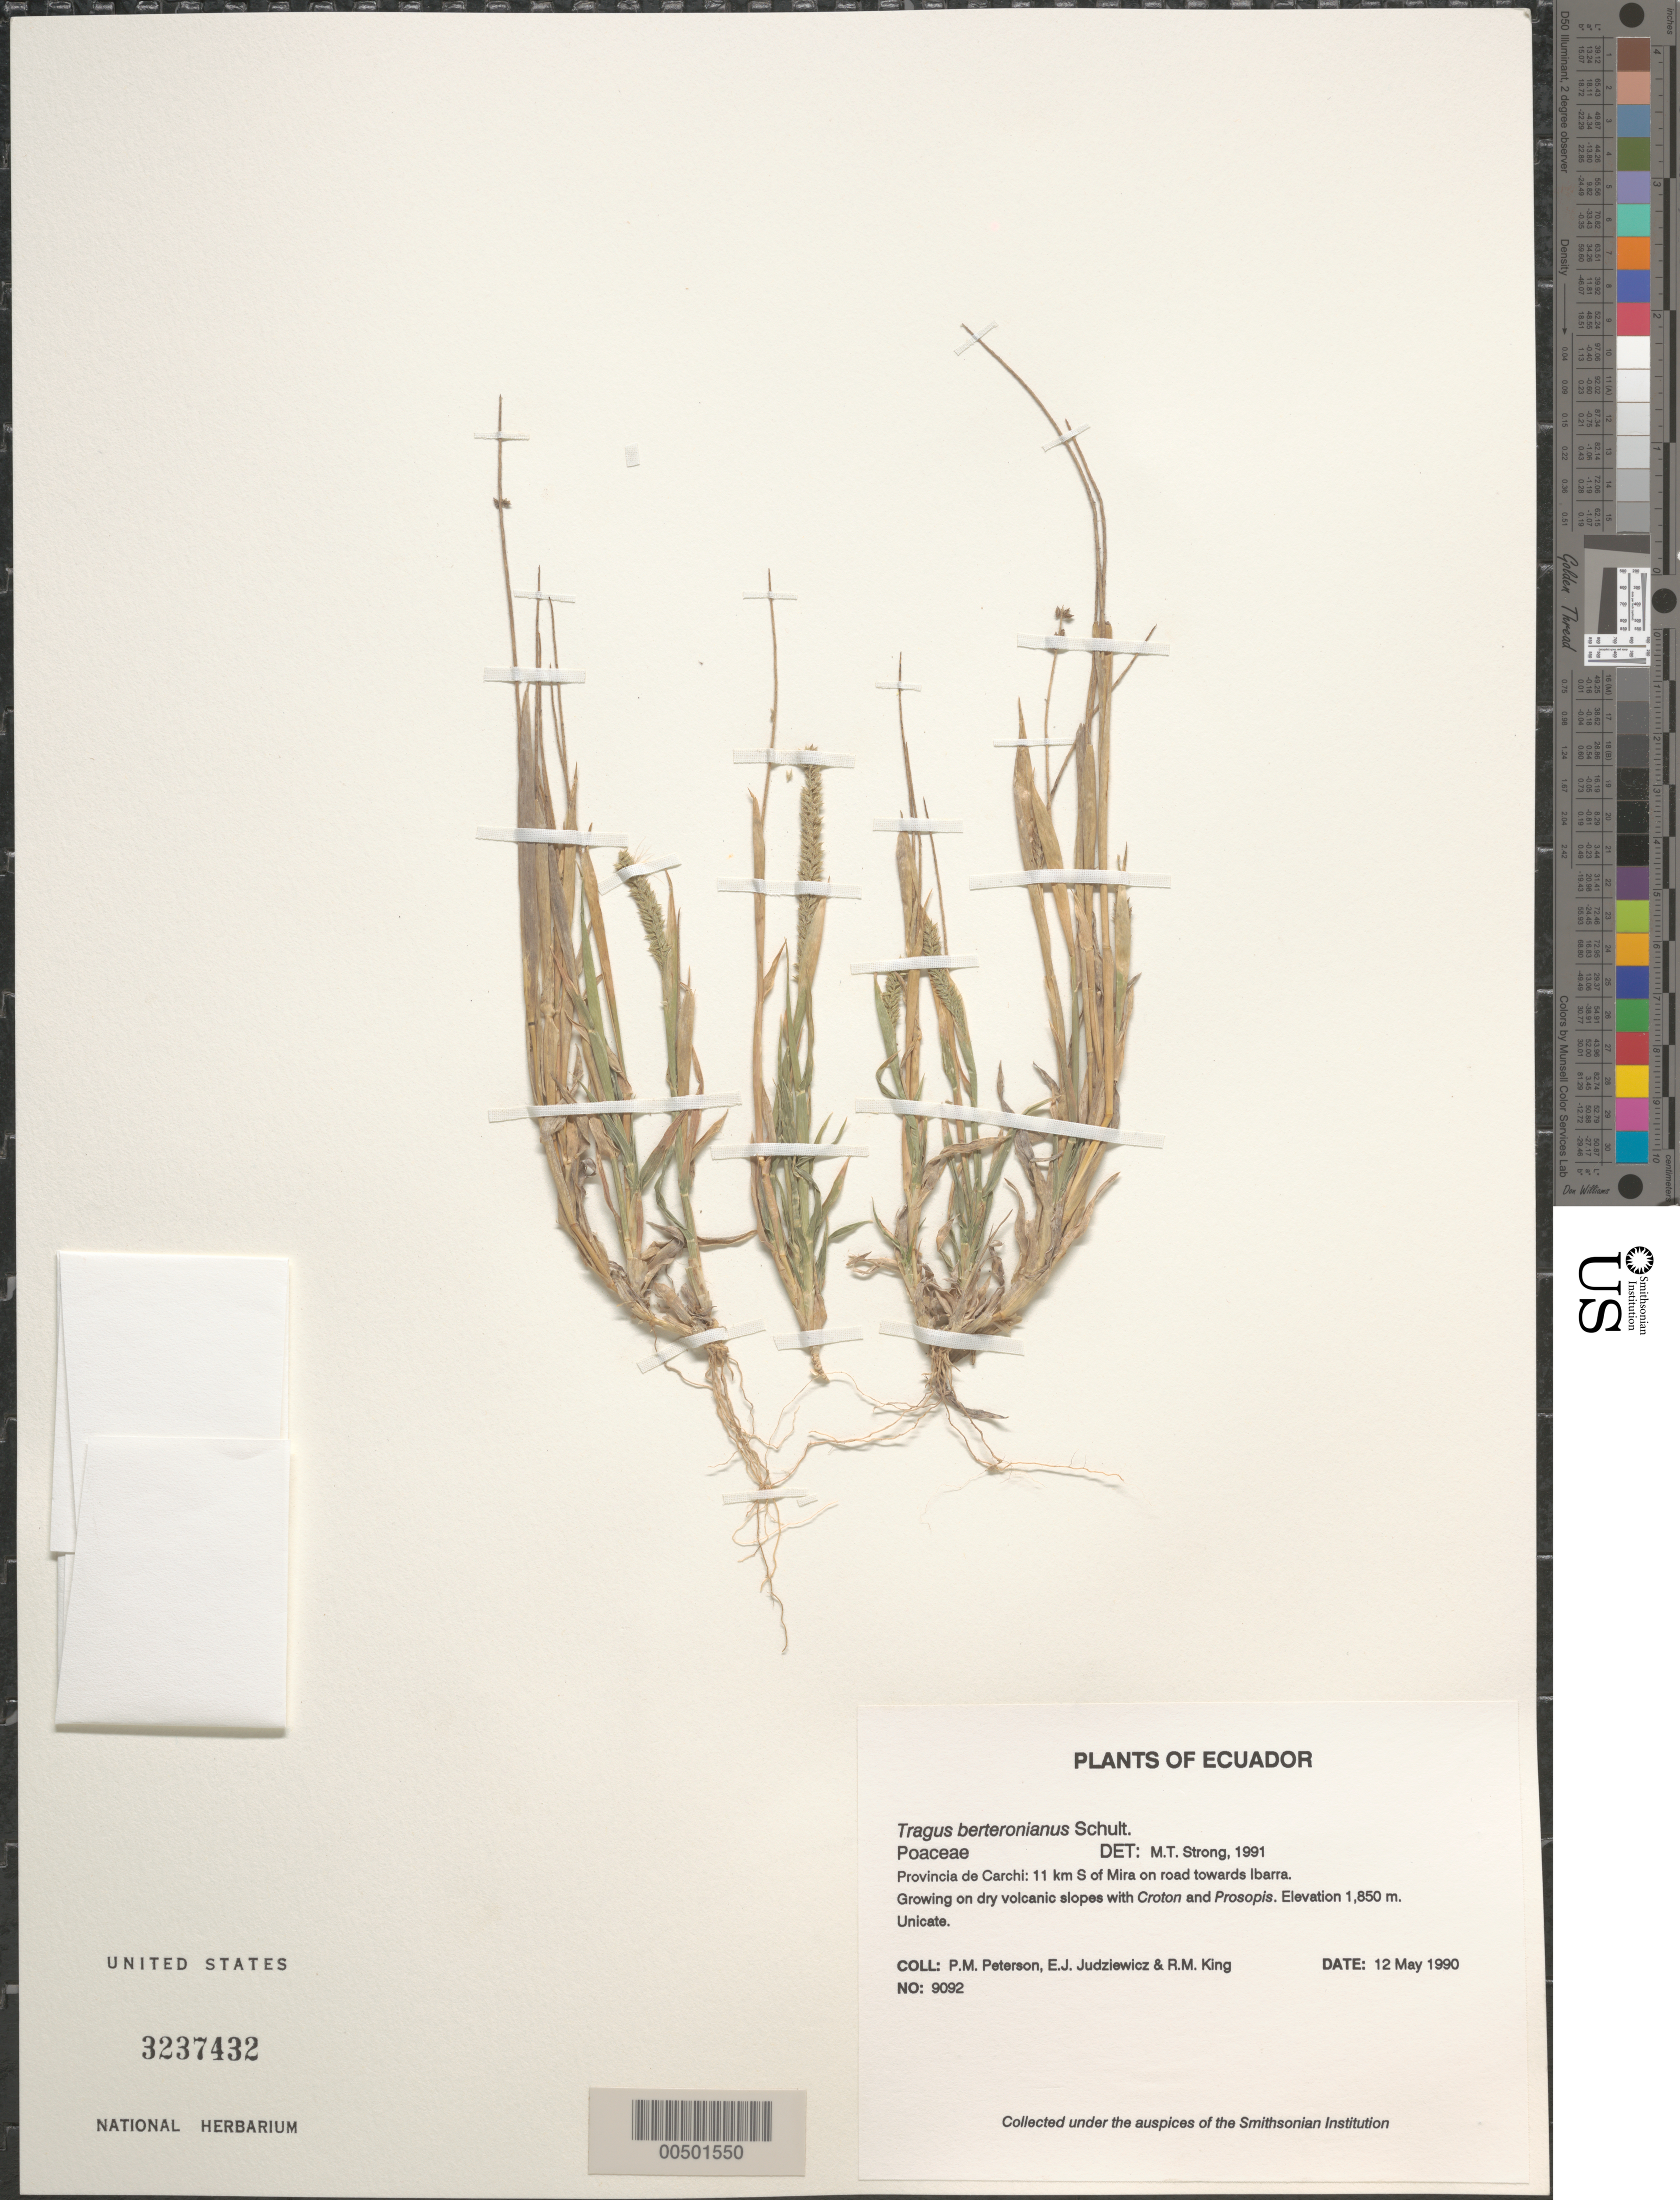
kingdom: Plantae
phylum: Tracheophyta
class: Liliopsida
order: Poales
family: Poaceae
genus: Tragus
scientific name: Tragus berteronianus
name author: Schult.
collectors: P. M. Peterson, E. J. Judziewicz & R. M. King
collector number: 09092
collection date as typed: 12 May 1990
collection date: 1990-05-12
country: Ecuador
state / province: Carchi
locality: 11 km S of Mira on road towards Ibarra.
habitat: Growing on dry volcanic slopes with Croton and Prosopsis.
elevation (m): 1850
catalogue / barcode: US 3237432